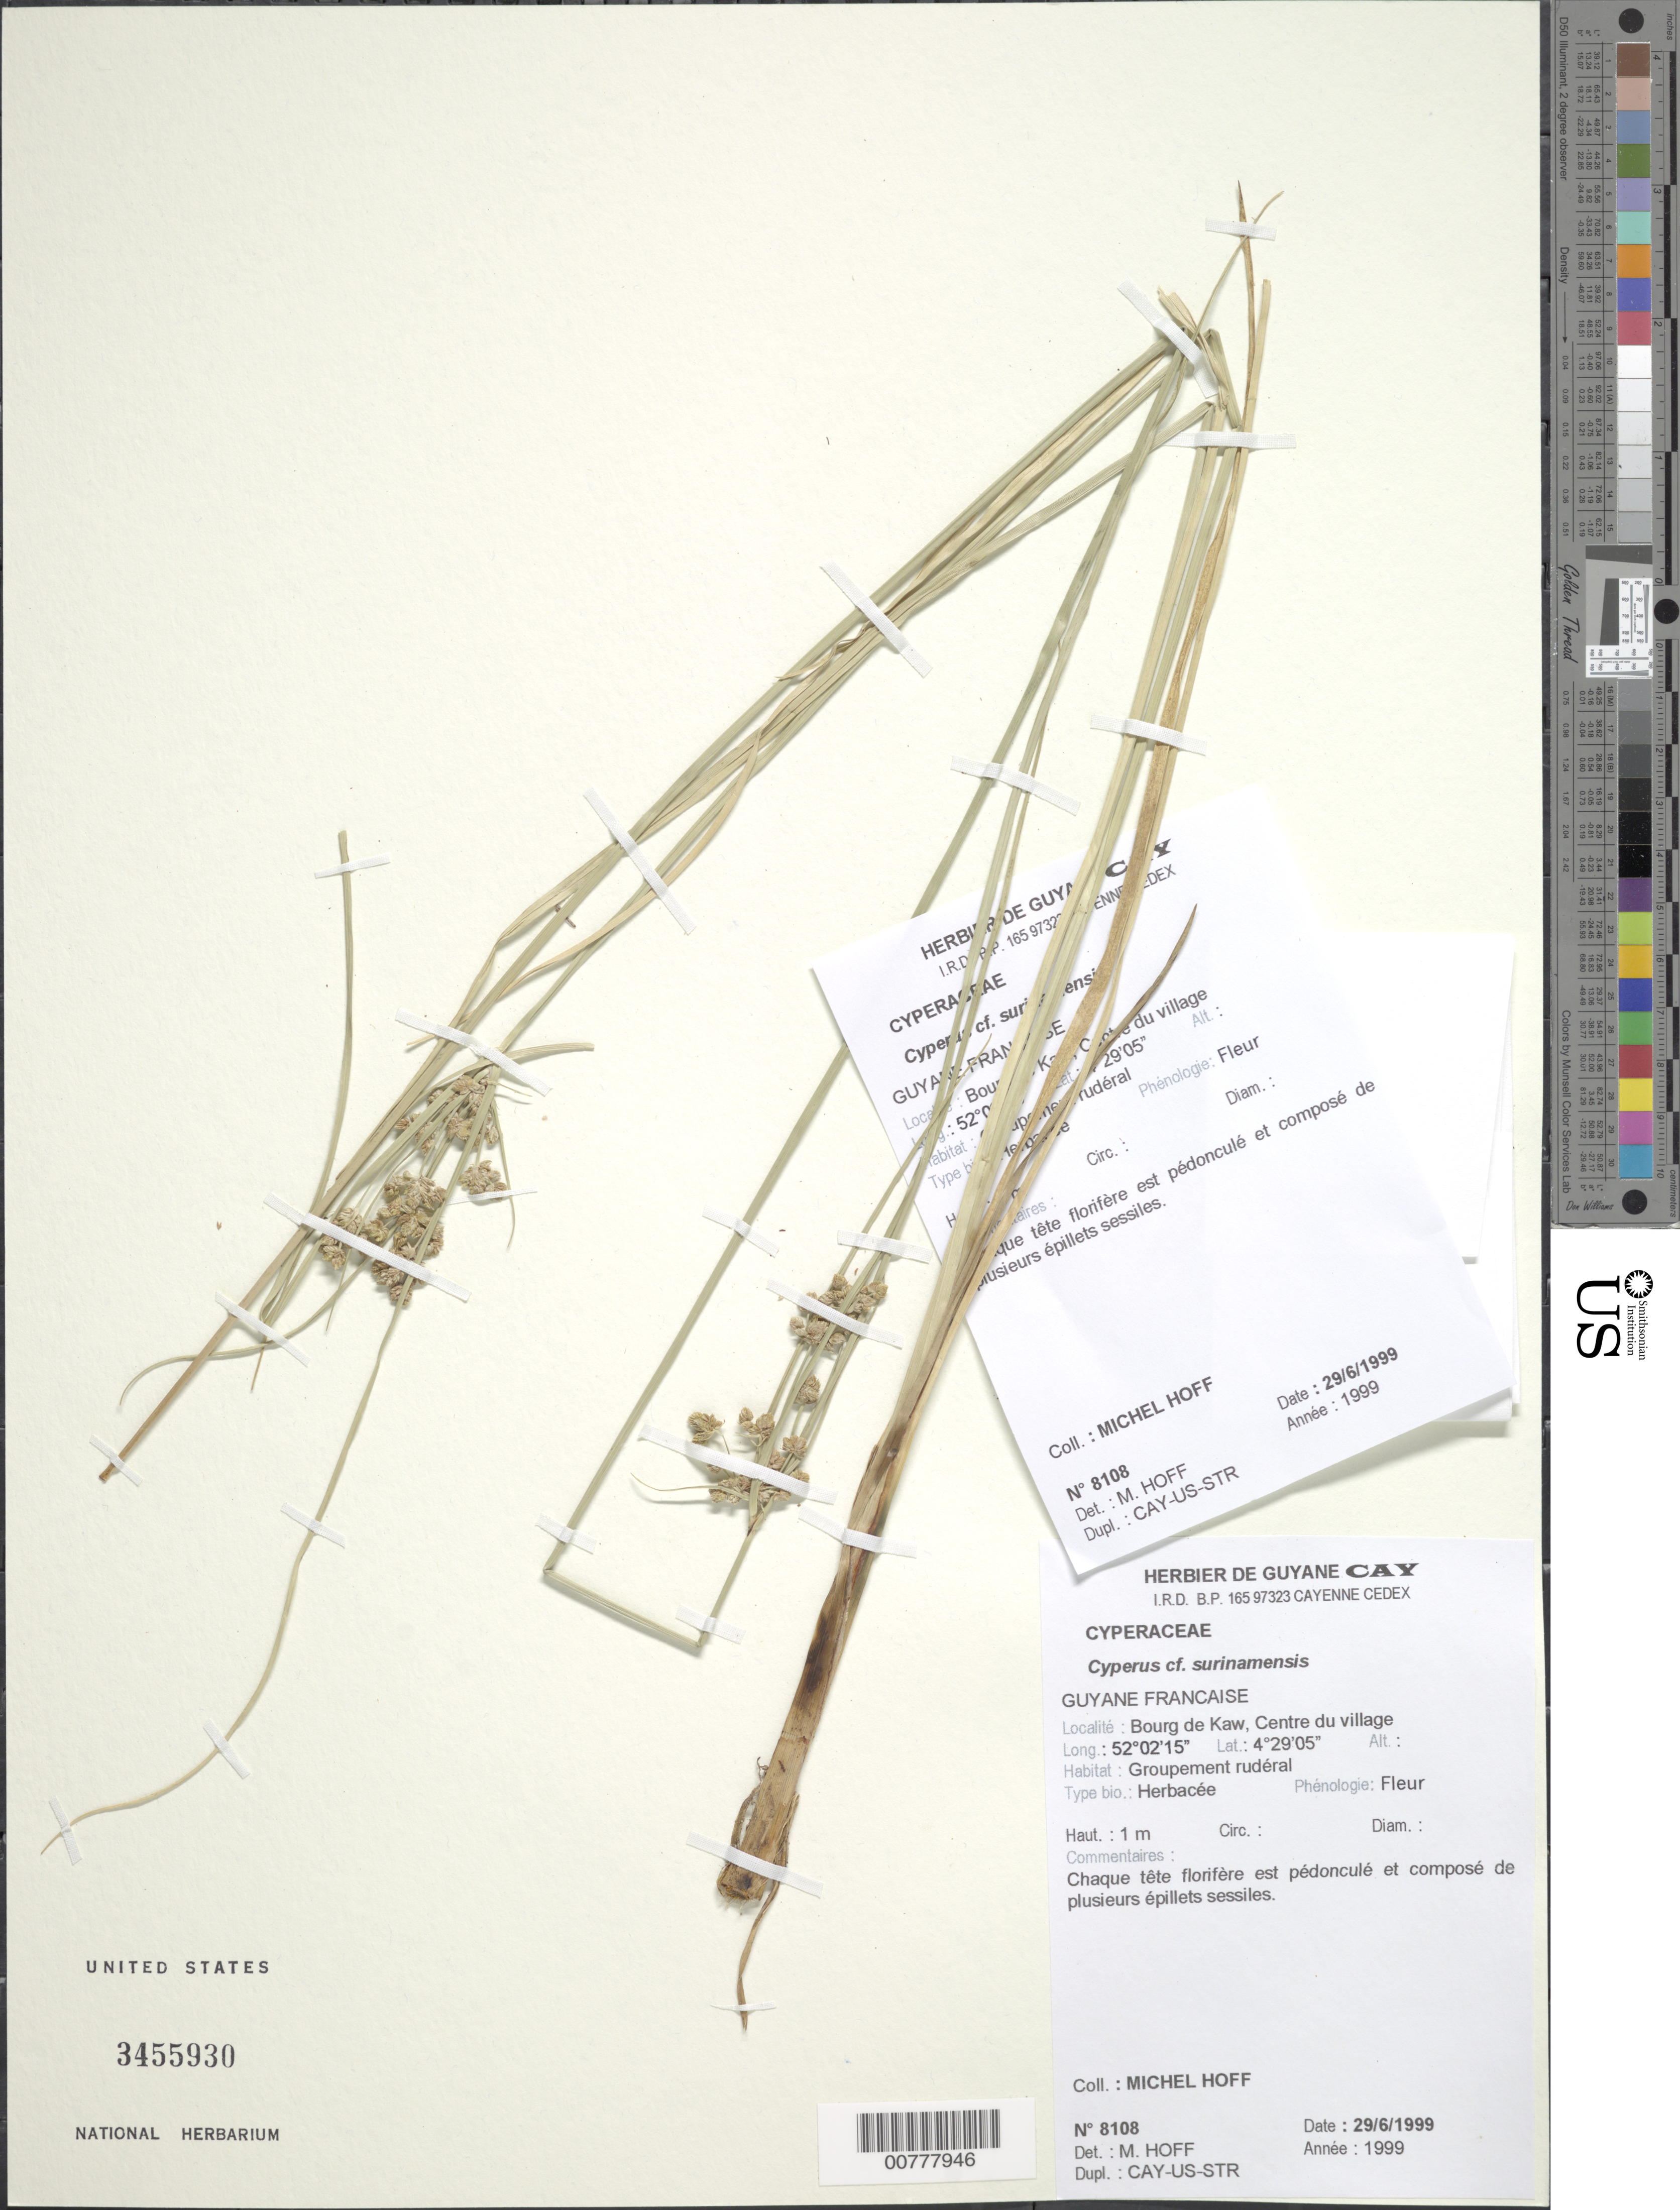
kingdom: Plantae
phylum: Tracheophyta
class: Liliopsida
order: Poales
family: Cyperaceae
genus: Cyperus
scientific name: Cyperus surinamensis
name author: Rottb.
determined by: Hoff, M.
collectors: M. Hoff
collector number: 8108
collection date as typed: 29-Jun-99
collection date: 1999-06-29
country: French Guiana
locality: Bourg de Kaw, centre du village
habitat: Groupement rudéral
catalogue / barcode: US 3455930